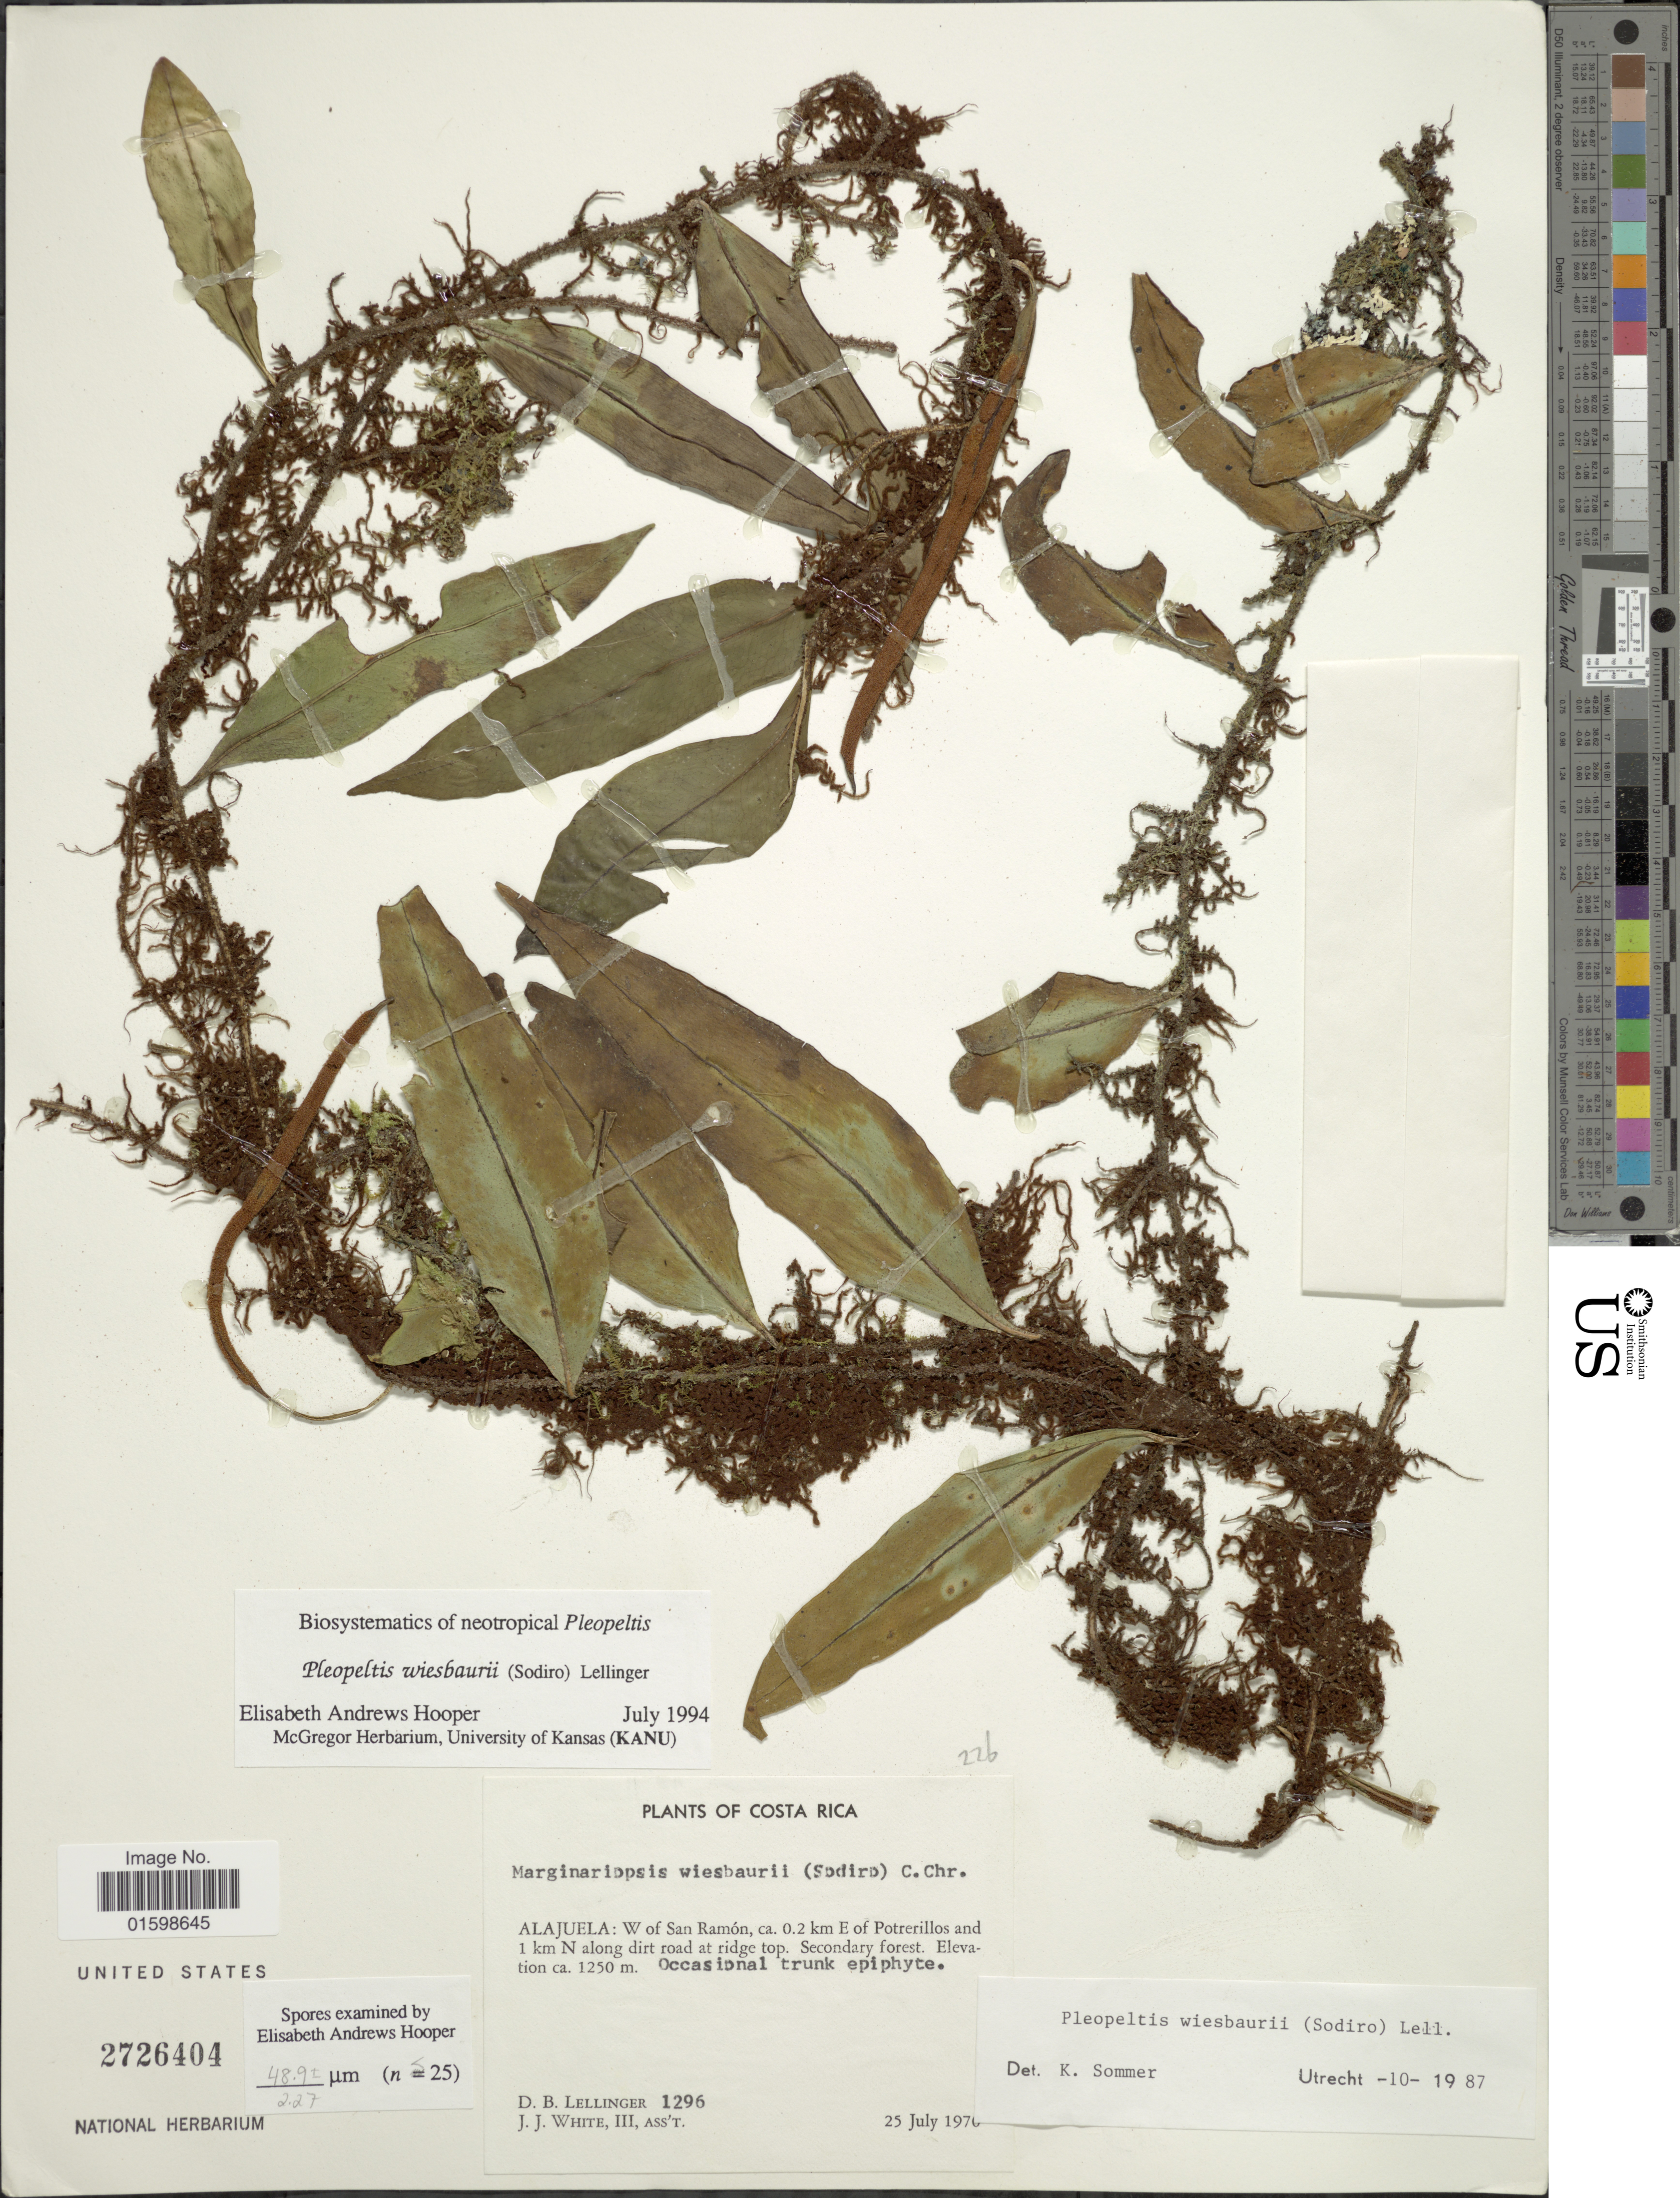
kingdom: Plantae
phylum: Tracheophyta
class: Polypodiopsida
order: Polypodiales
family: Polypodiaceae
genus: Pleopeltis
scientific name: Pleopeltis wiesbaurii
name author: (Sodiro) Lellinger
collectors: D. B. Lellinger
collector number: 1296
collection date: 1970-07-25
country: Costa Rica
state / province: Alajuela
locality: W of San Ramón, ca. 0.2 km E of Potrerillos and 1 km N along dirt road at ridge top, decondary forest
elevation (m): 1250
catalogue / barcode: US 2726404